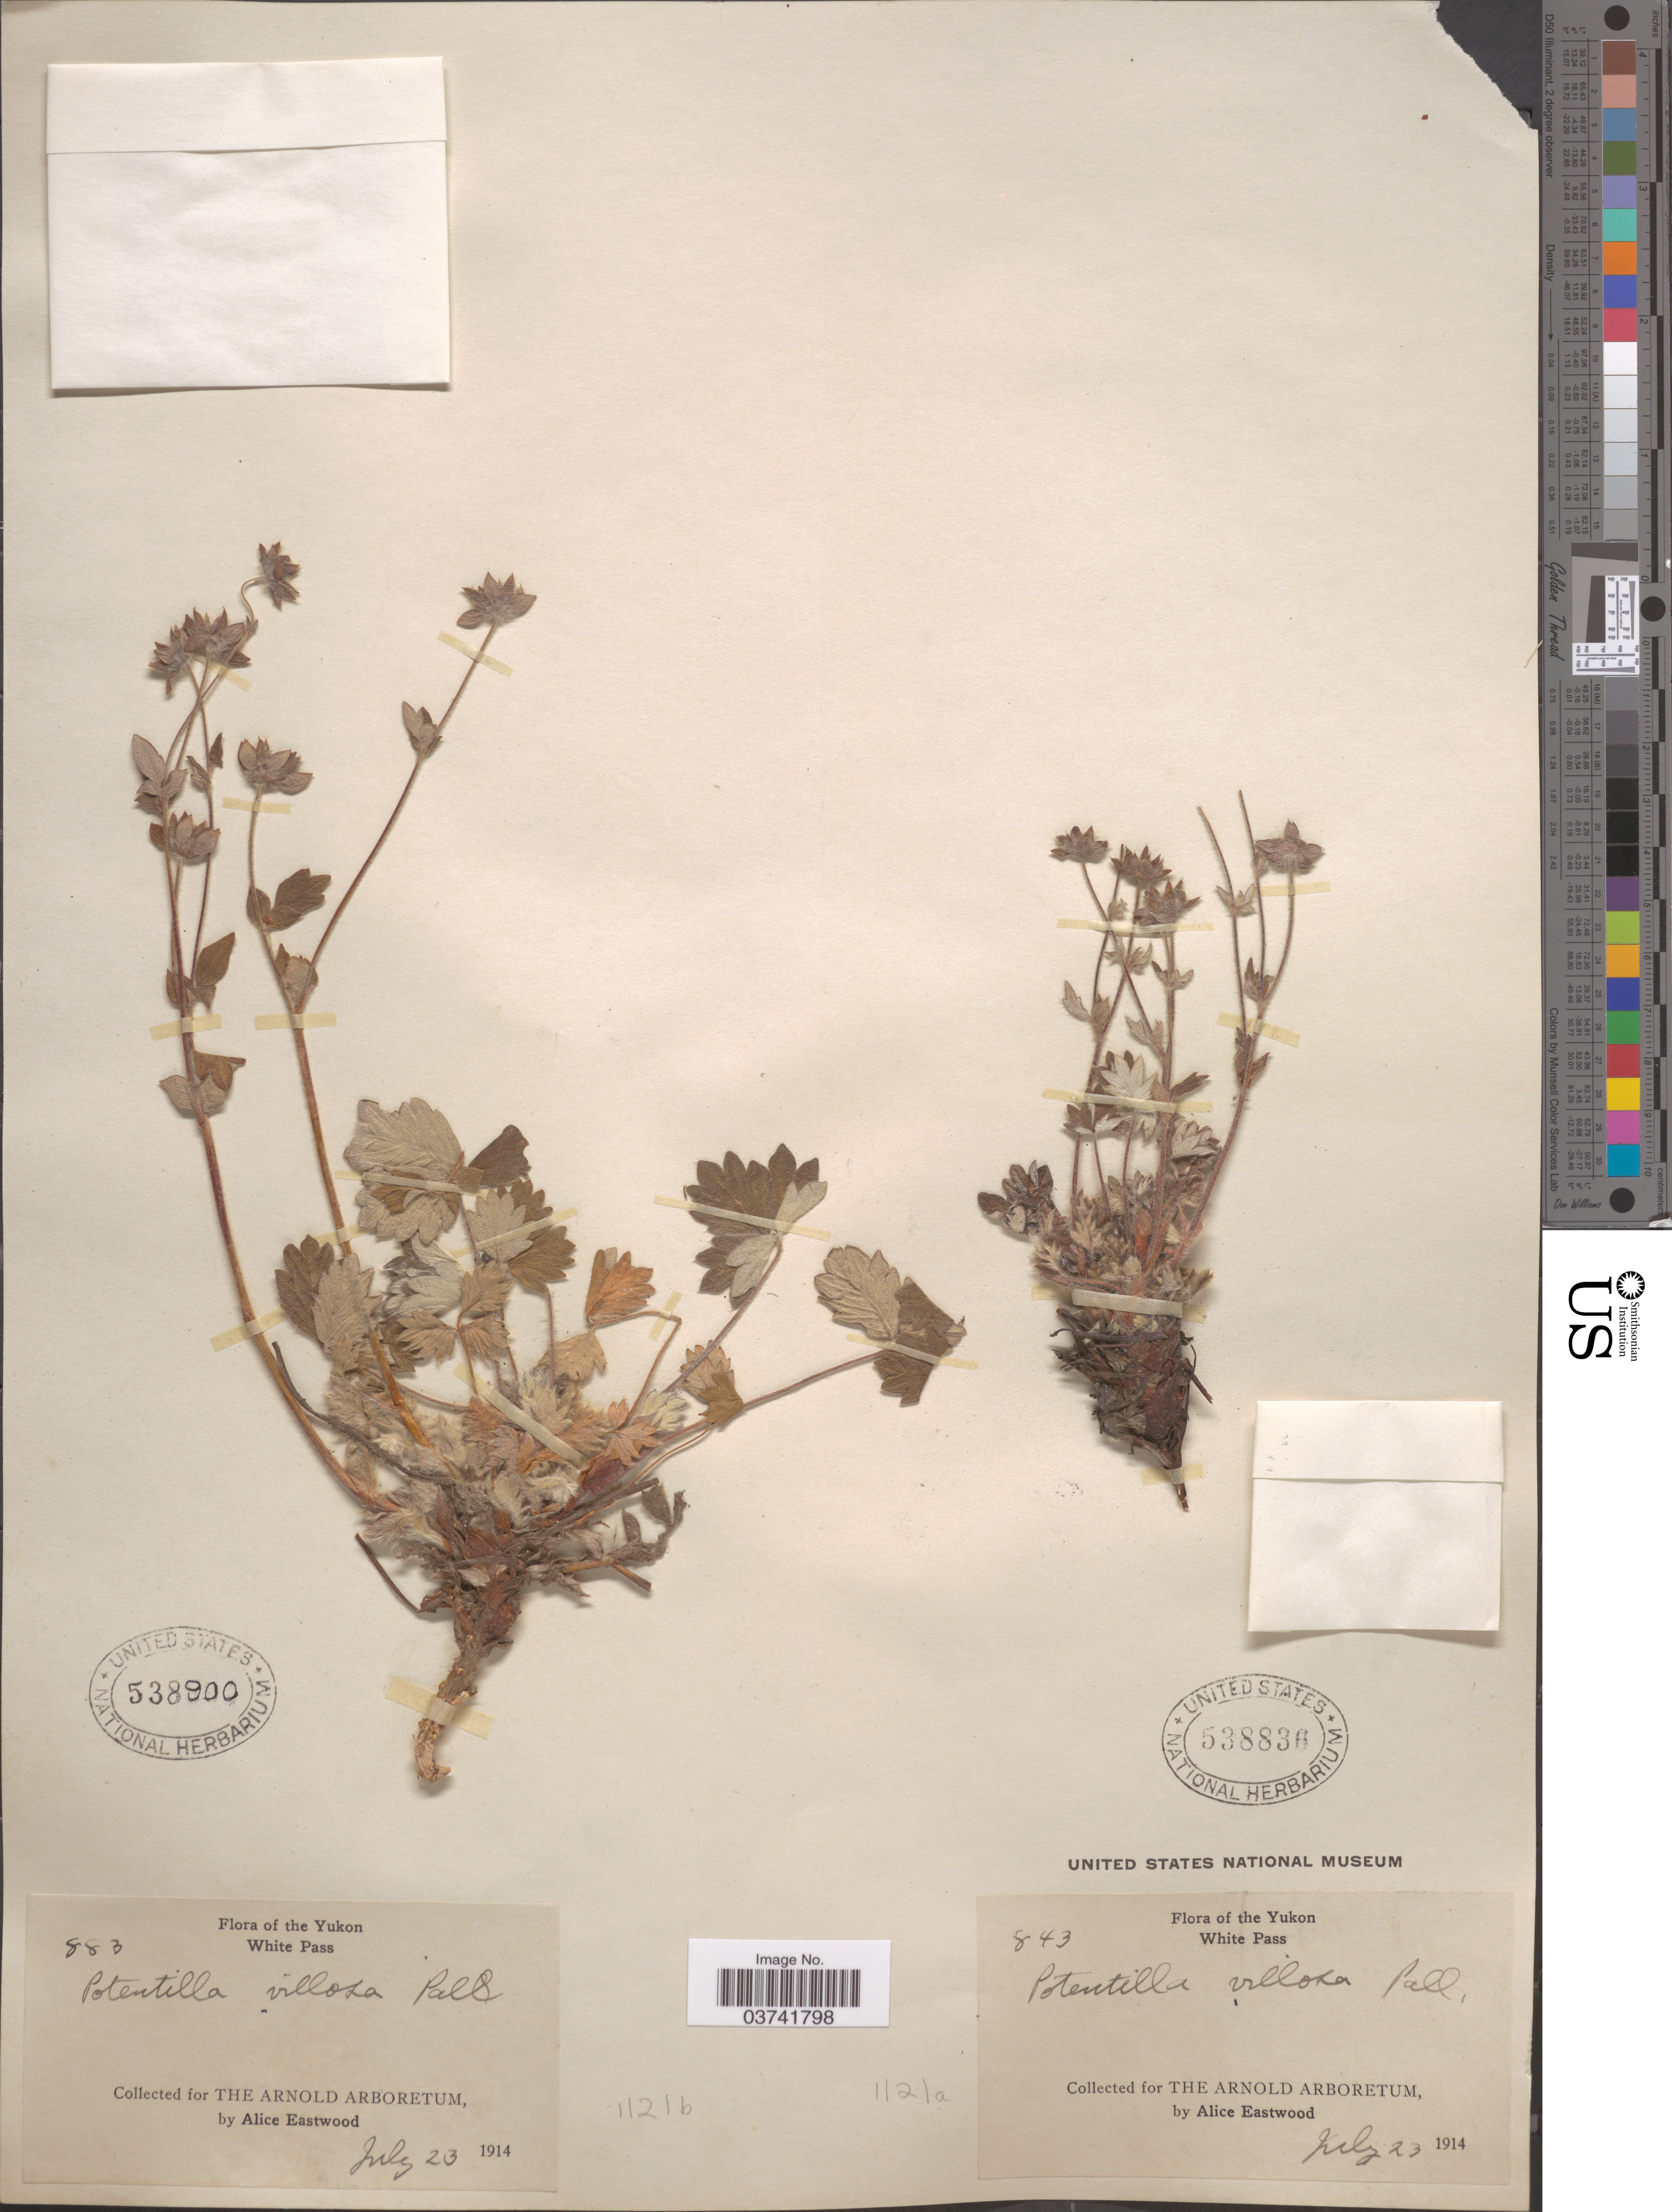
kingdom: Plantae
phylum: Tracheophyta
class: Magnoliopsida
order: Rosales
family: Rosaceae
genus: Potentilla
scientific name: Potentilla villosa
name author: Pall. ex Pursh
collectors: A. Eastwood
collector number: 843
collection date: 1914-07-23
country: Canada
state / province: Yukon Territory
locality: The Yukon. White Pass.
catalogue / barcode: US 538836